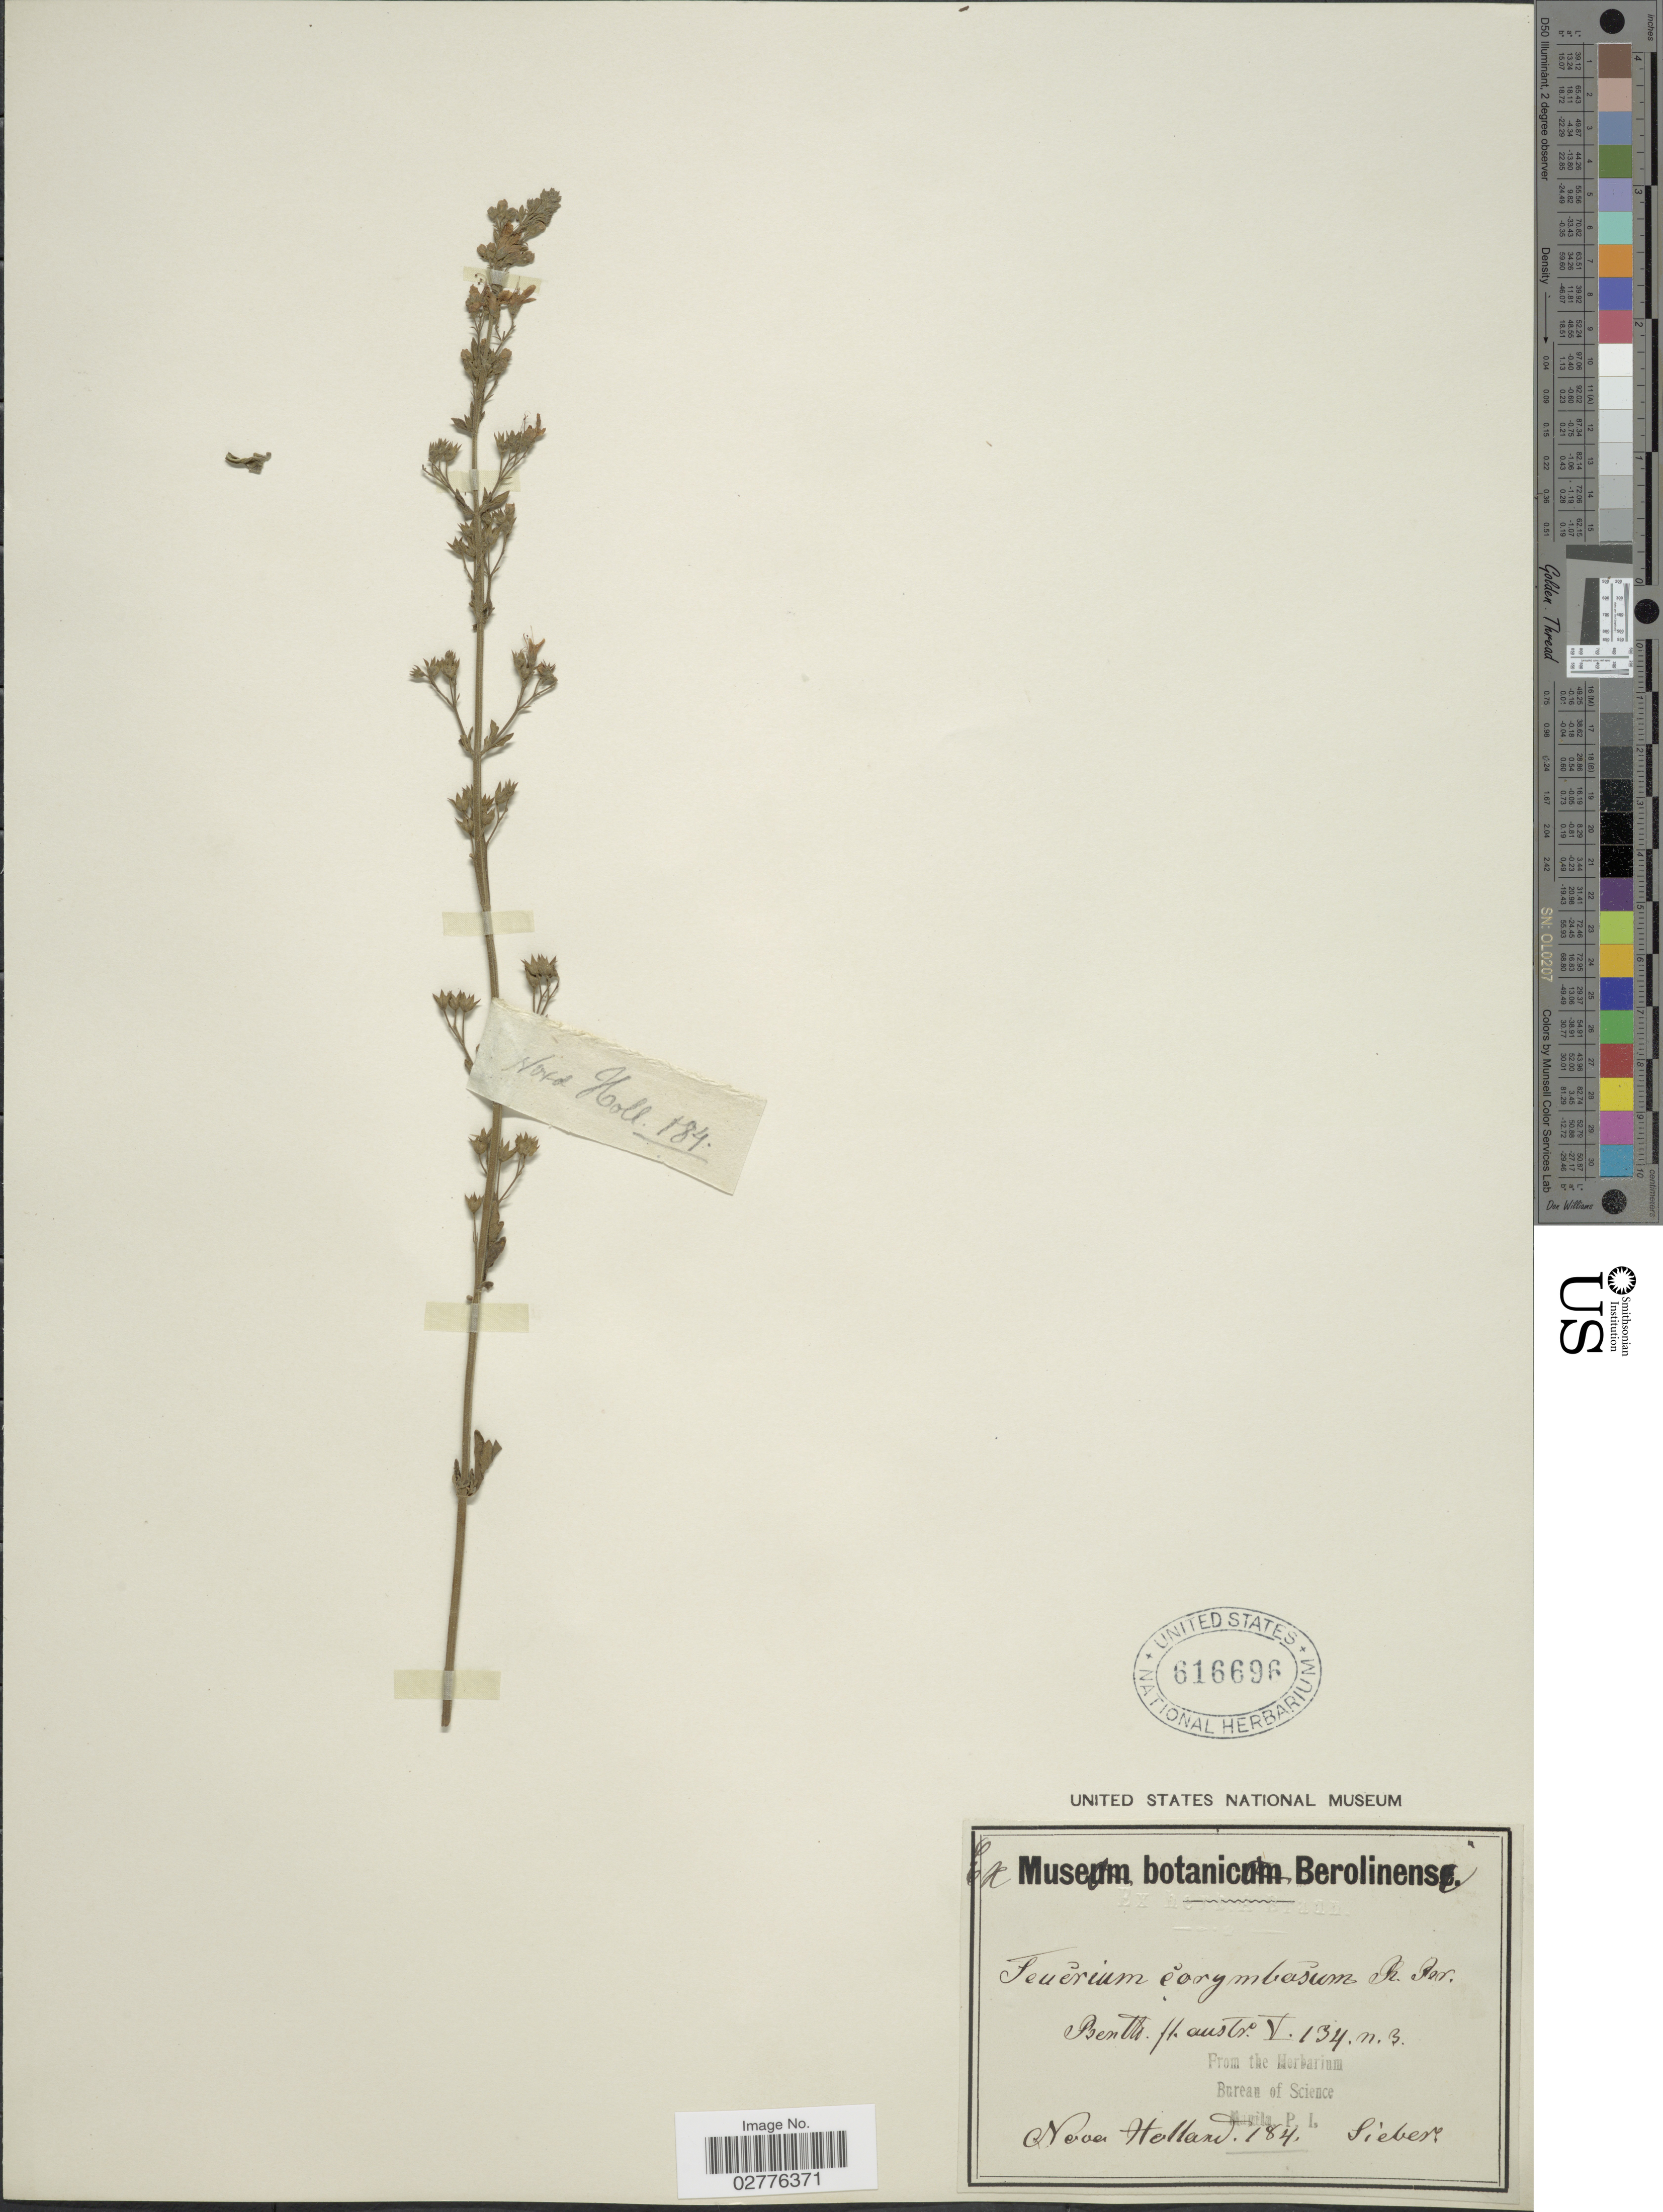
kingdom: Plantae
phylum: Tracheophyta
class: Magnoliopsida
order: Lamiales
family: Lamiaceae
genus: Teucrium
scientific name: Teucrium corymbosum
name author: R. Br.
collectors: -- Sieber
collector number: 184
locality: Nova Holland [interpreted]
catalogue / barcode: US 616696